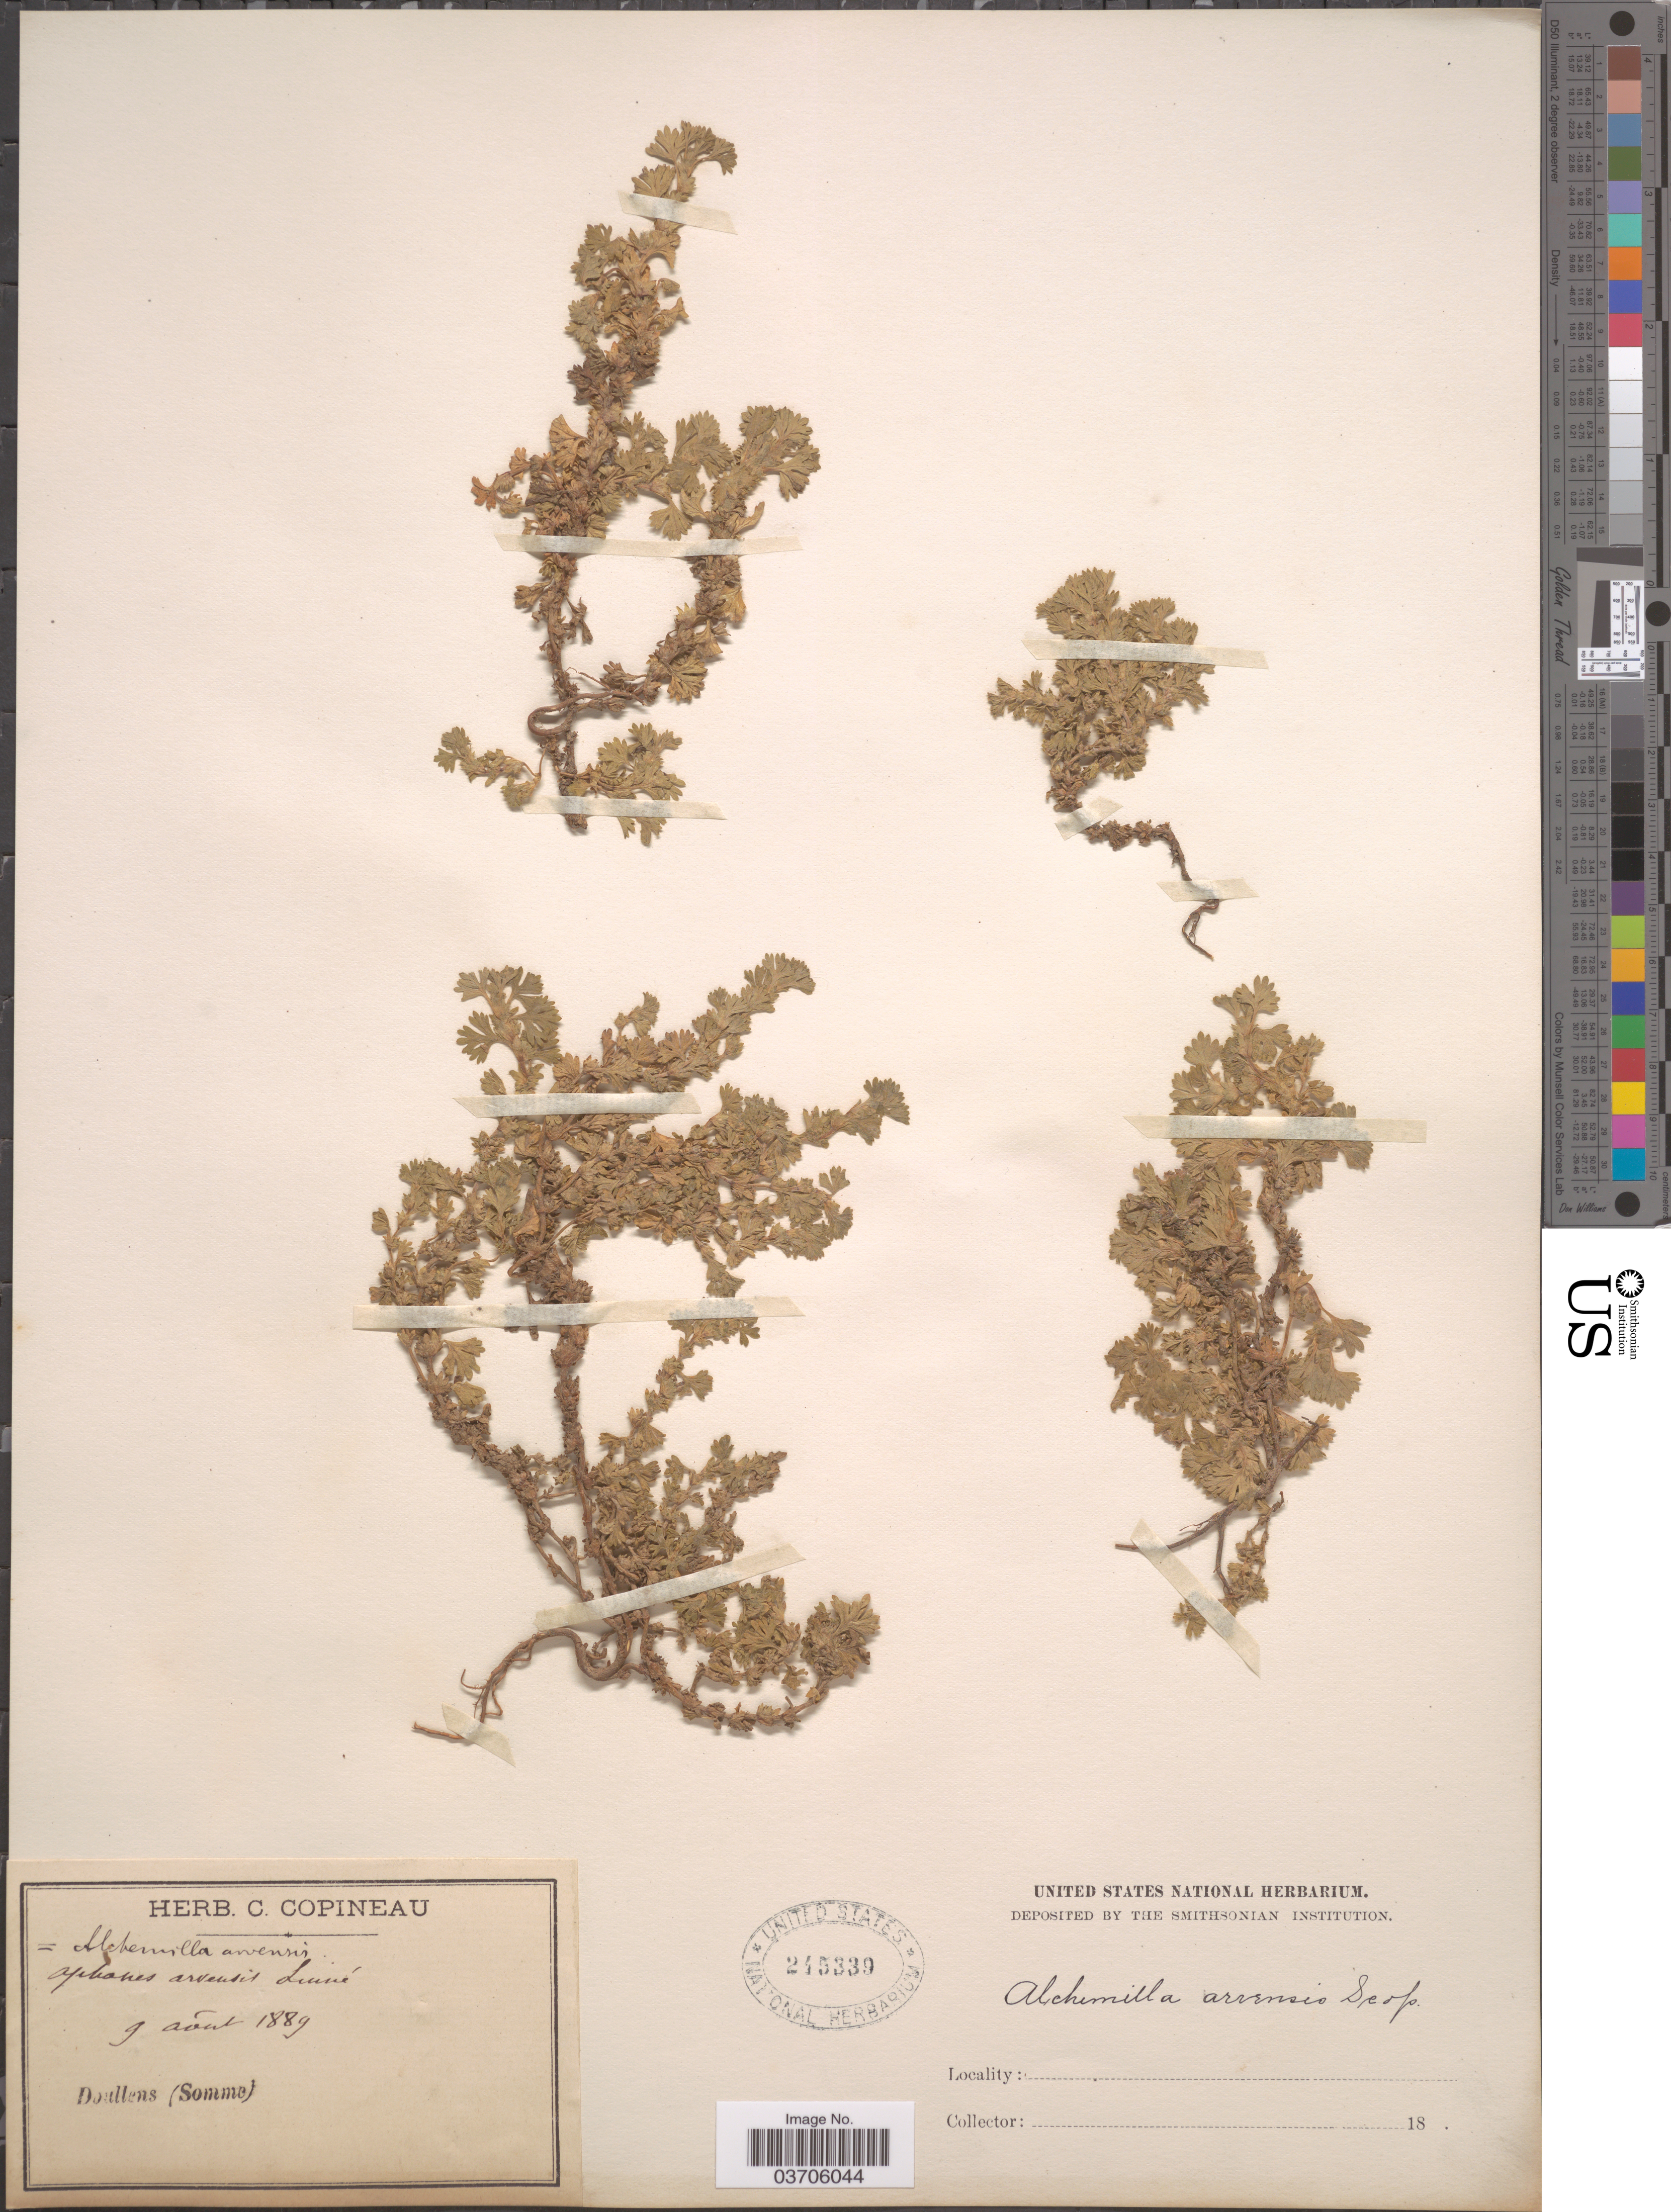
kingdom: Plantae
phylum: Tracheophyta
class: Magnoliopsida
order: Rosales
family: Rosaceae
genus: Aphanes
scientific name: Aphanes arvensis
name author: L.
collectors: ex herb. C. Copineau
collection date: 1889-08-09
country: France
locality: Doullens (Somme).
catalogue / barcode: US 245339